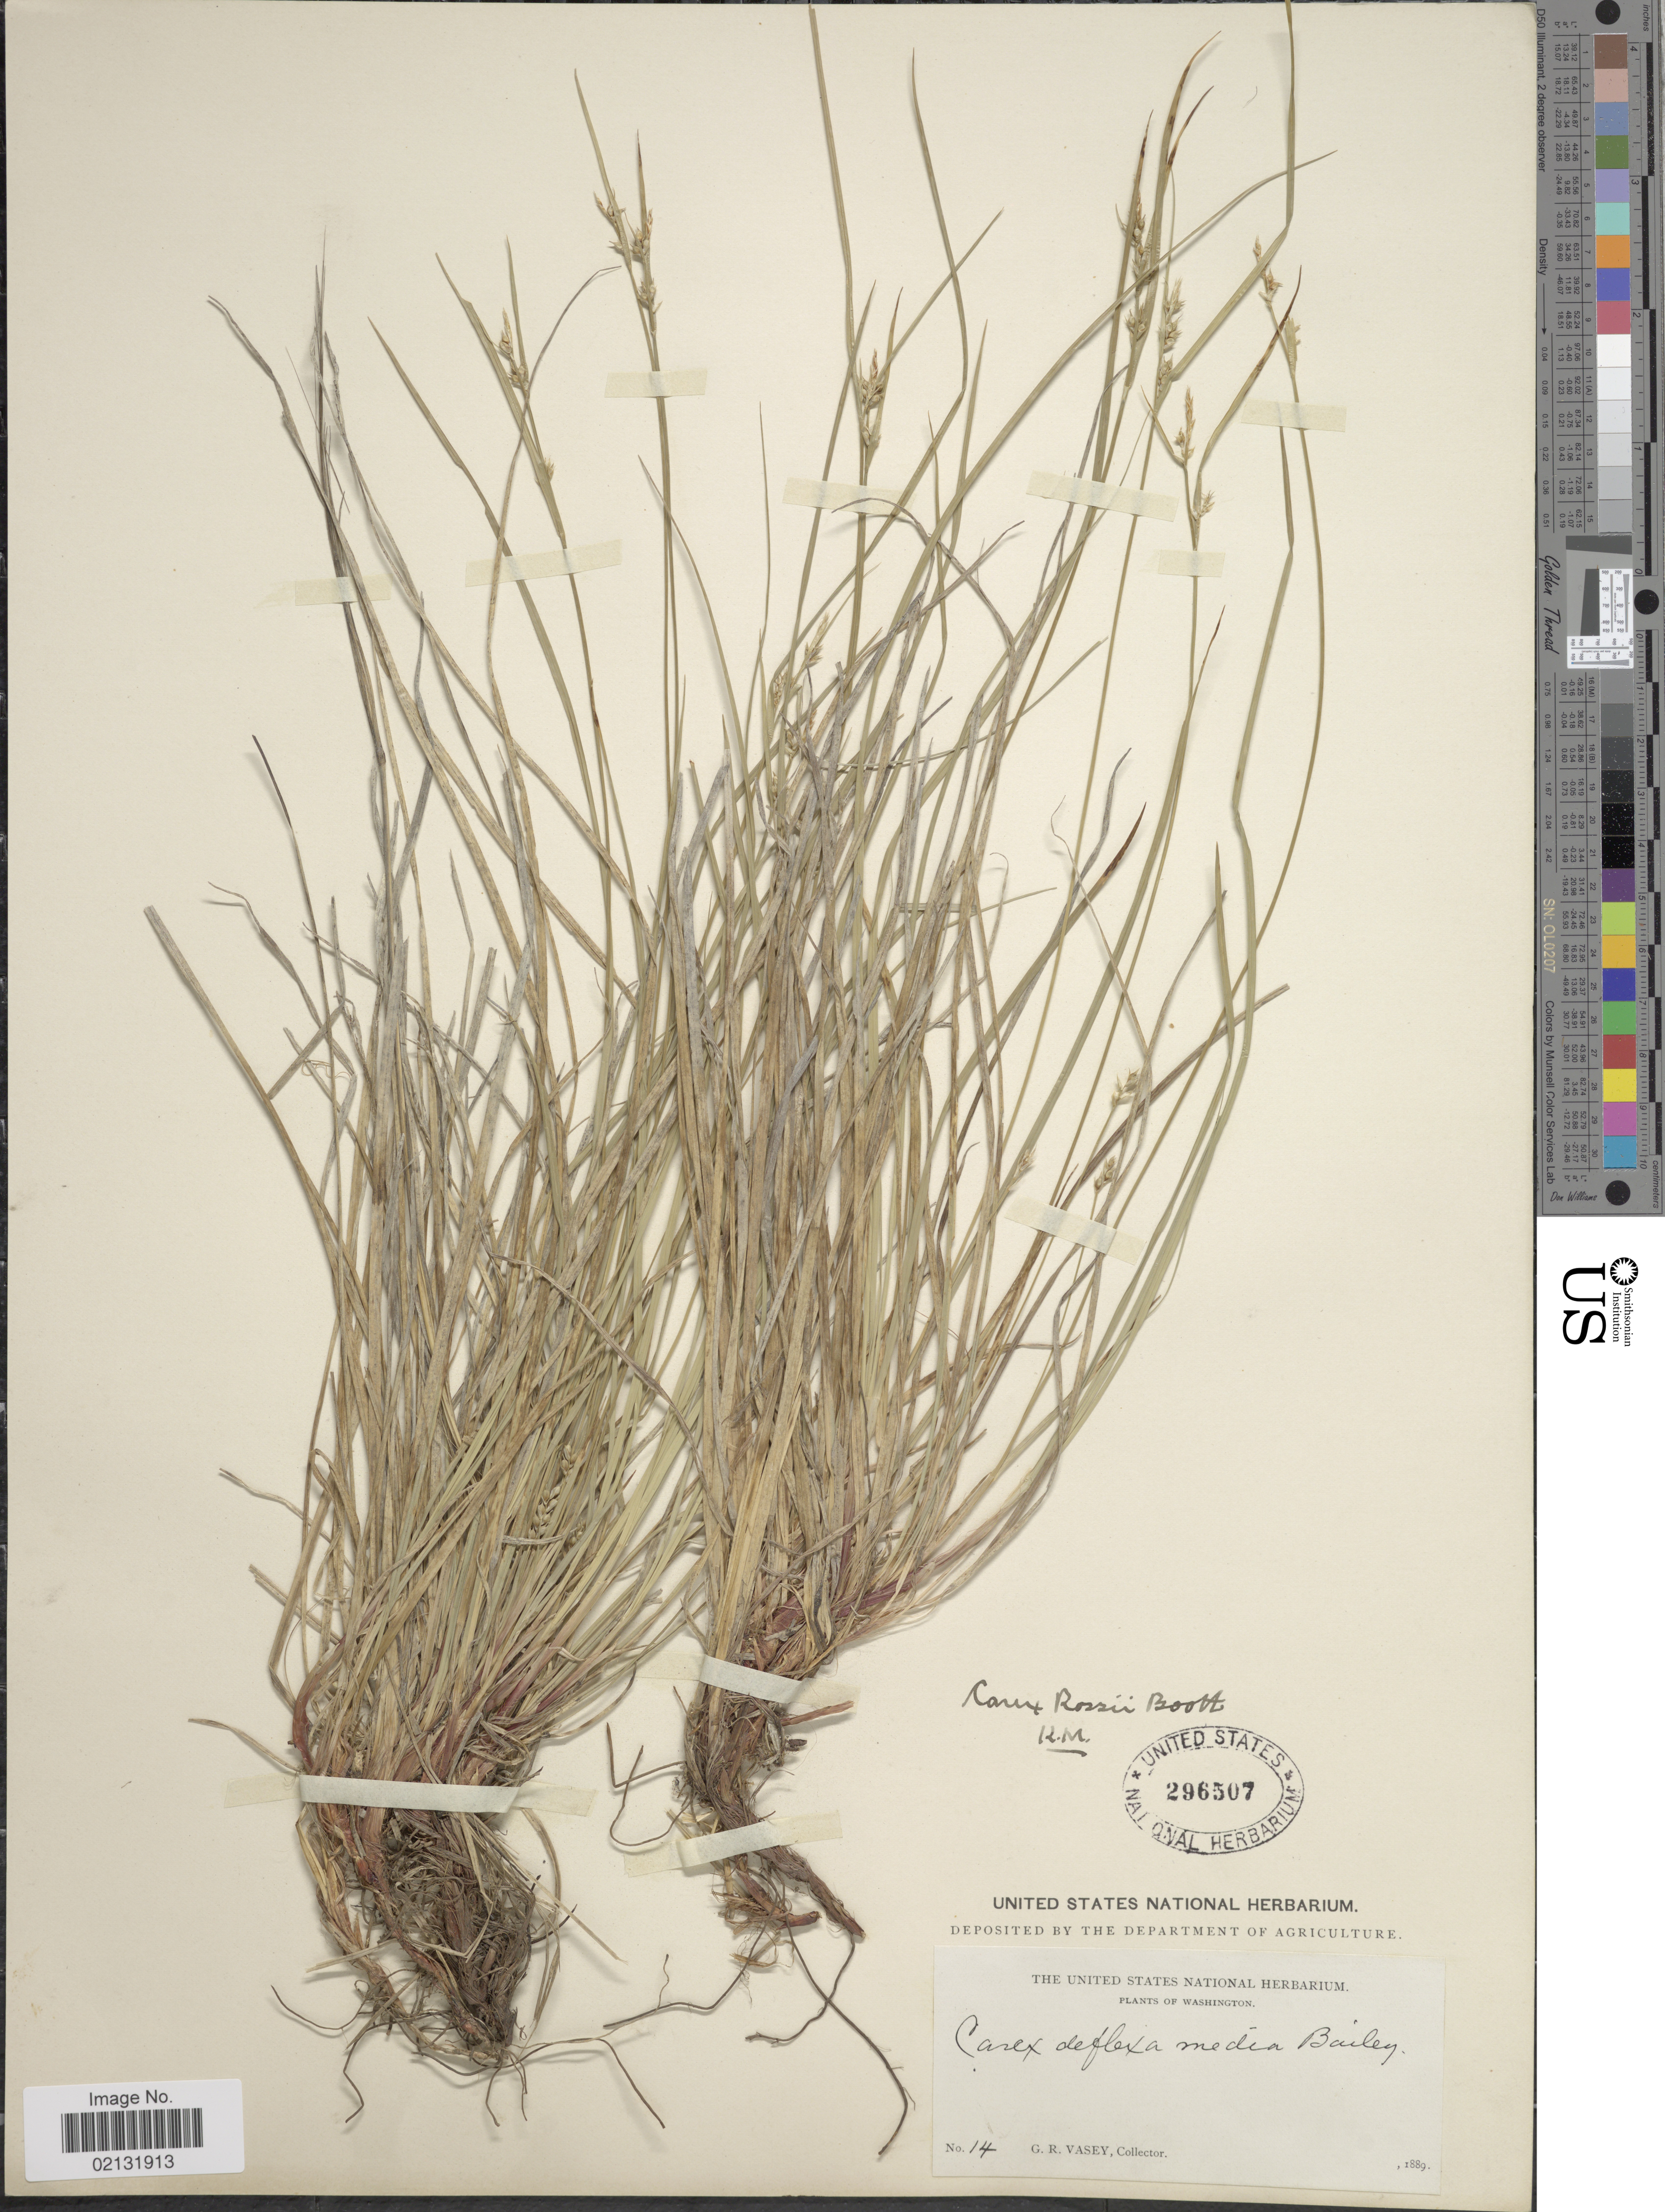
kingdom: Plantae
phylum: Tracheophyta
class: Liliopsida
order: Poales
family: Cyperaceae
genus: Carex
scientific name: Carex rossii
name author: Boott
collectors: G. R. Vasey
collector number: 14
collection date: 1889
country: United States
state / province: Washington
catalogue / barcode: US 296507